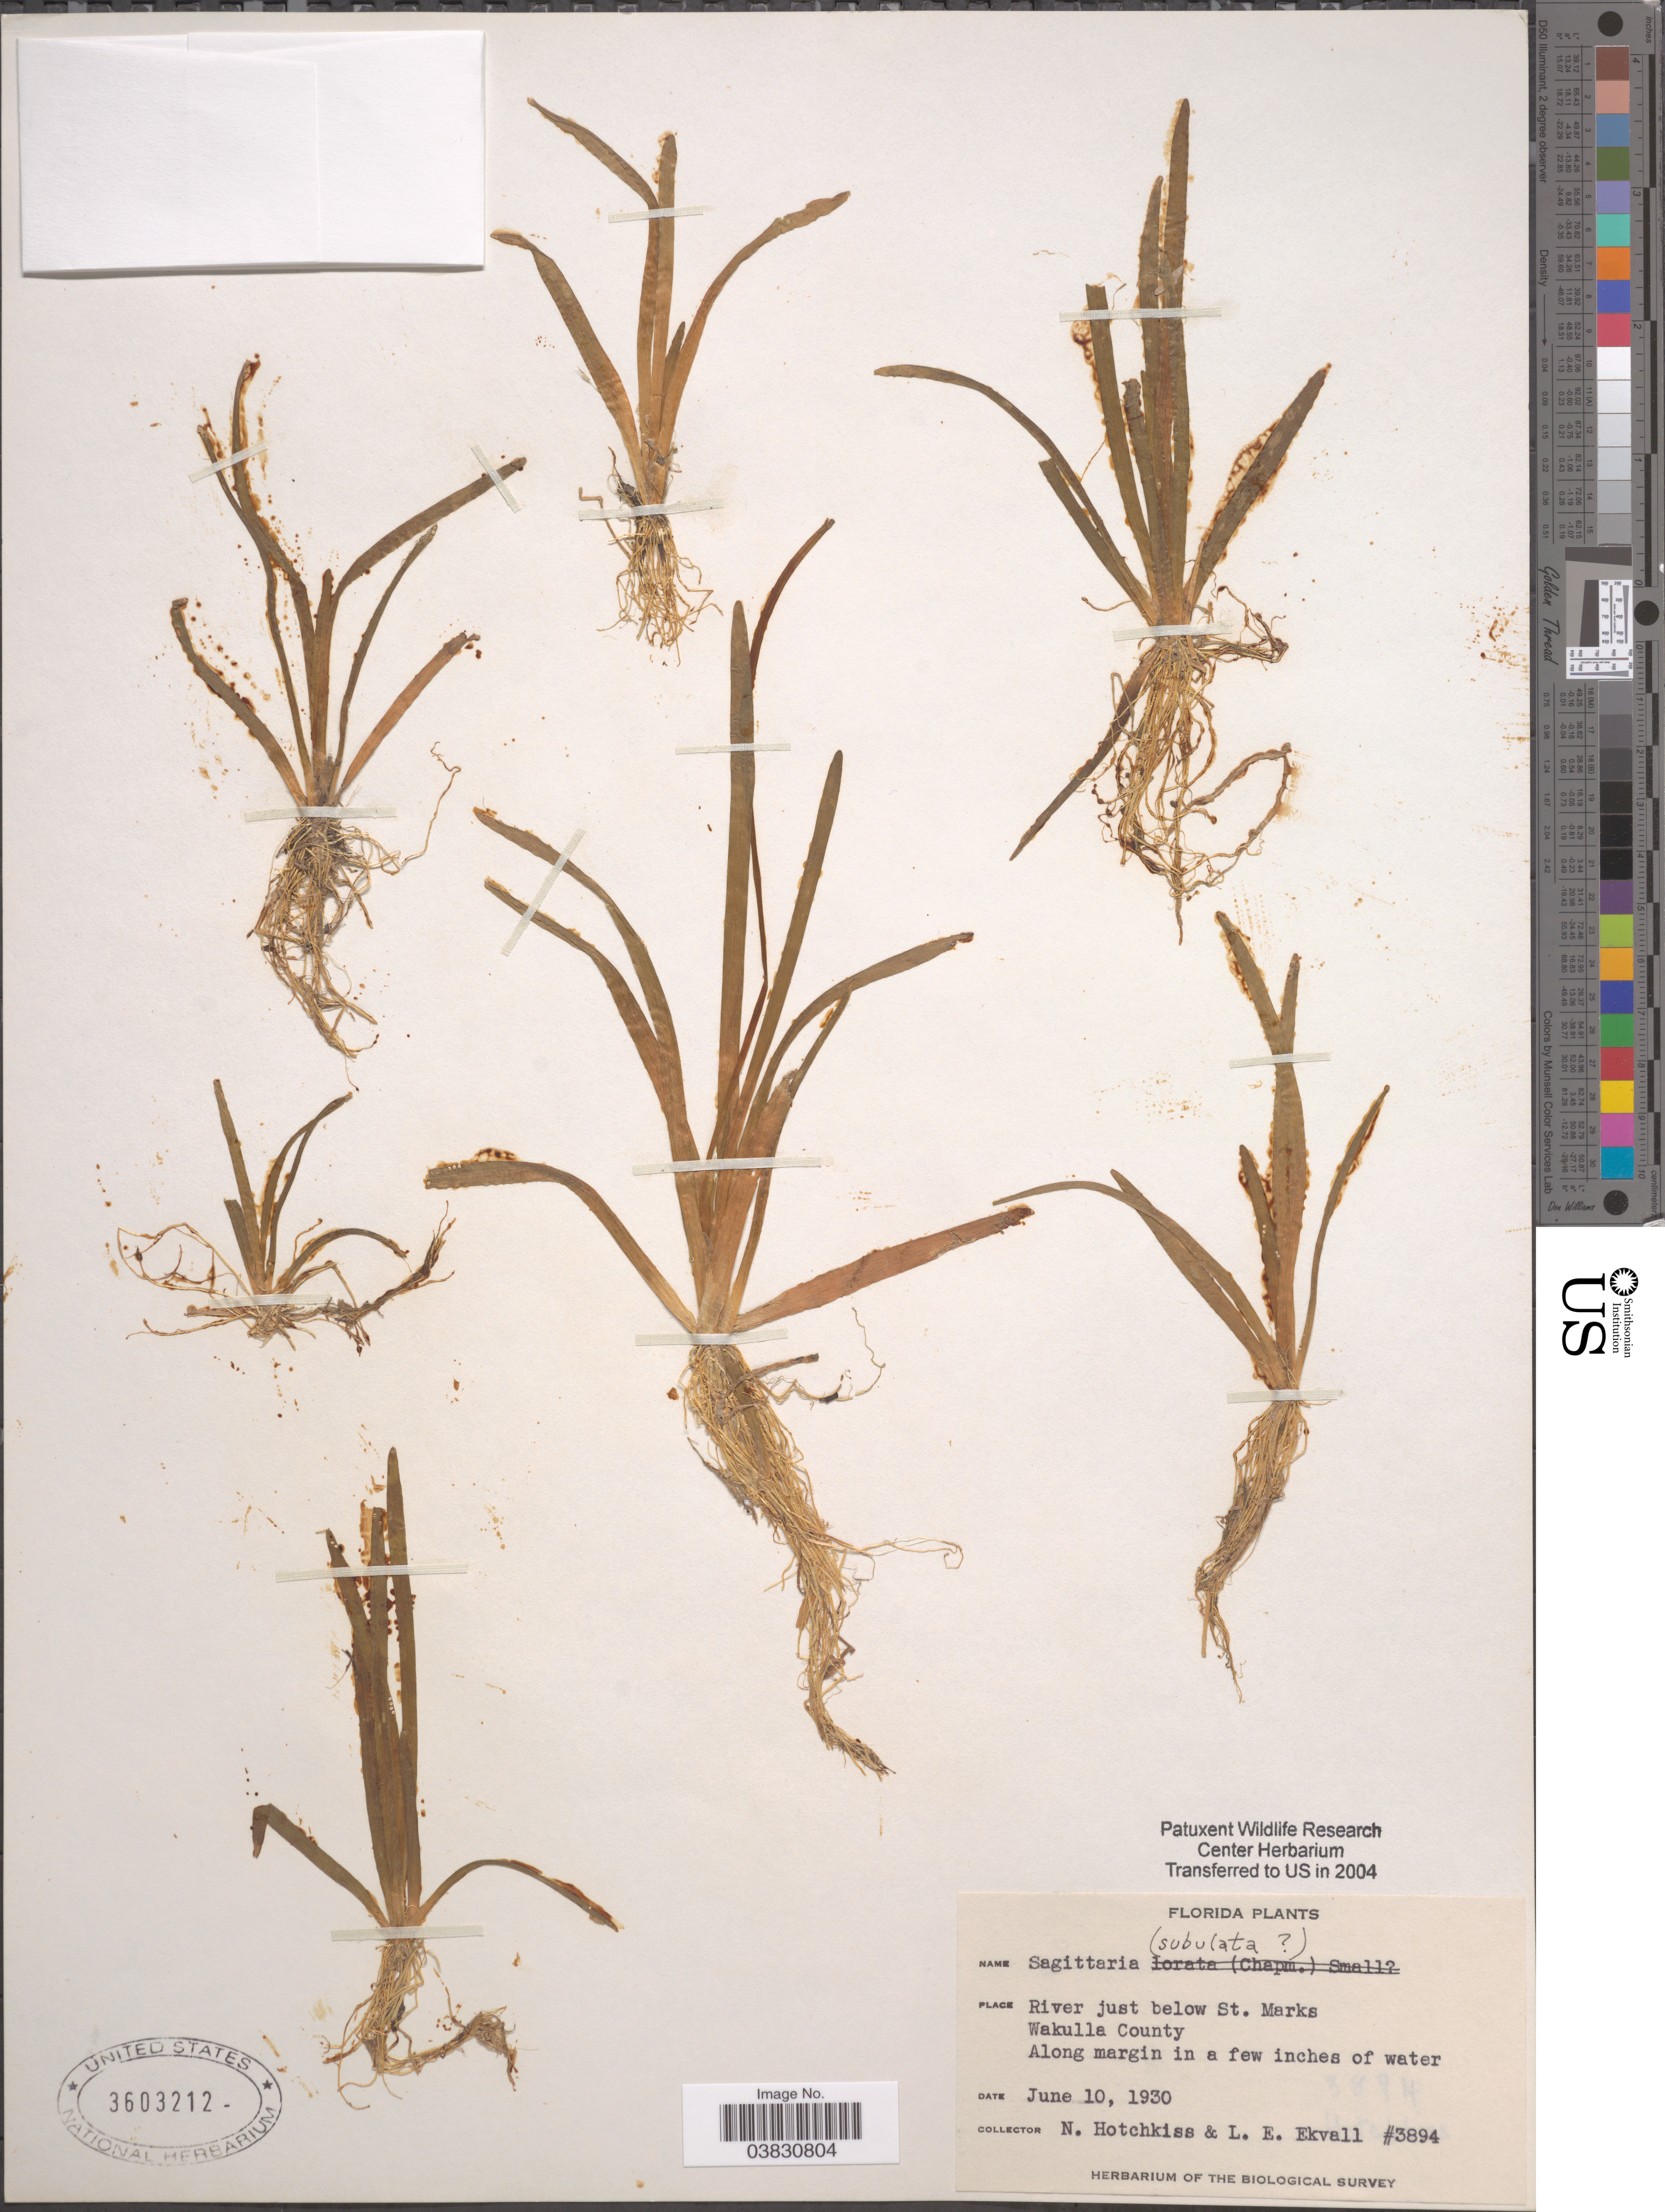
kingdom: Plantae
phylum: Tracheophyta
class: Liliopsida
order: Alismatales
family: Alismataceae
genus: Sagittaria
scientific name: Sagittaria subulata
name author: (L.) Buchenau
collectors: N. Hotchkiss & L. Ekvall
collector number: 3894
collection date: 1930-06-10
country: United States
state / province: Florida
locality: River just below St. Marks. Wakulla County.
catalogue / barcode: US 3603212